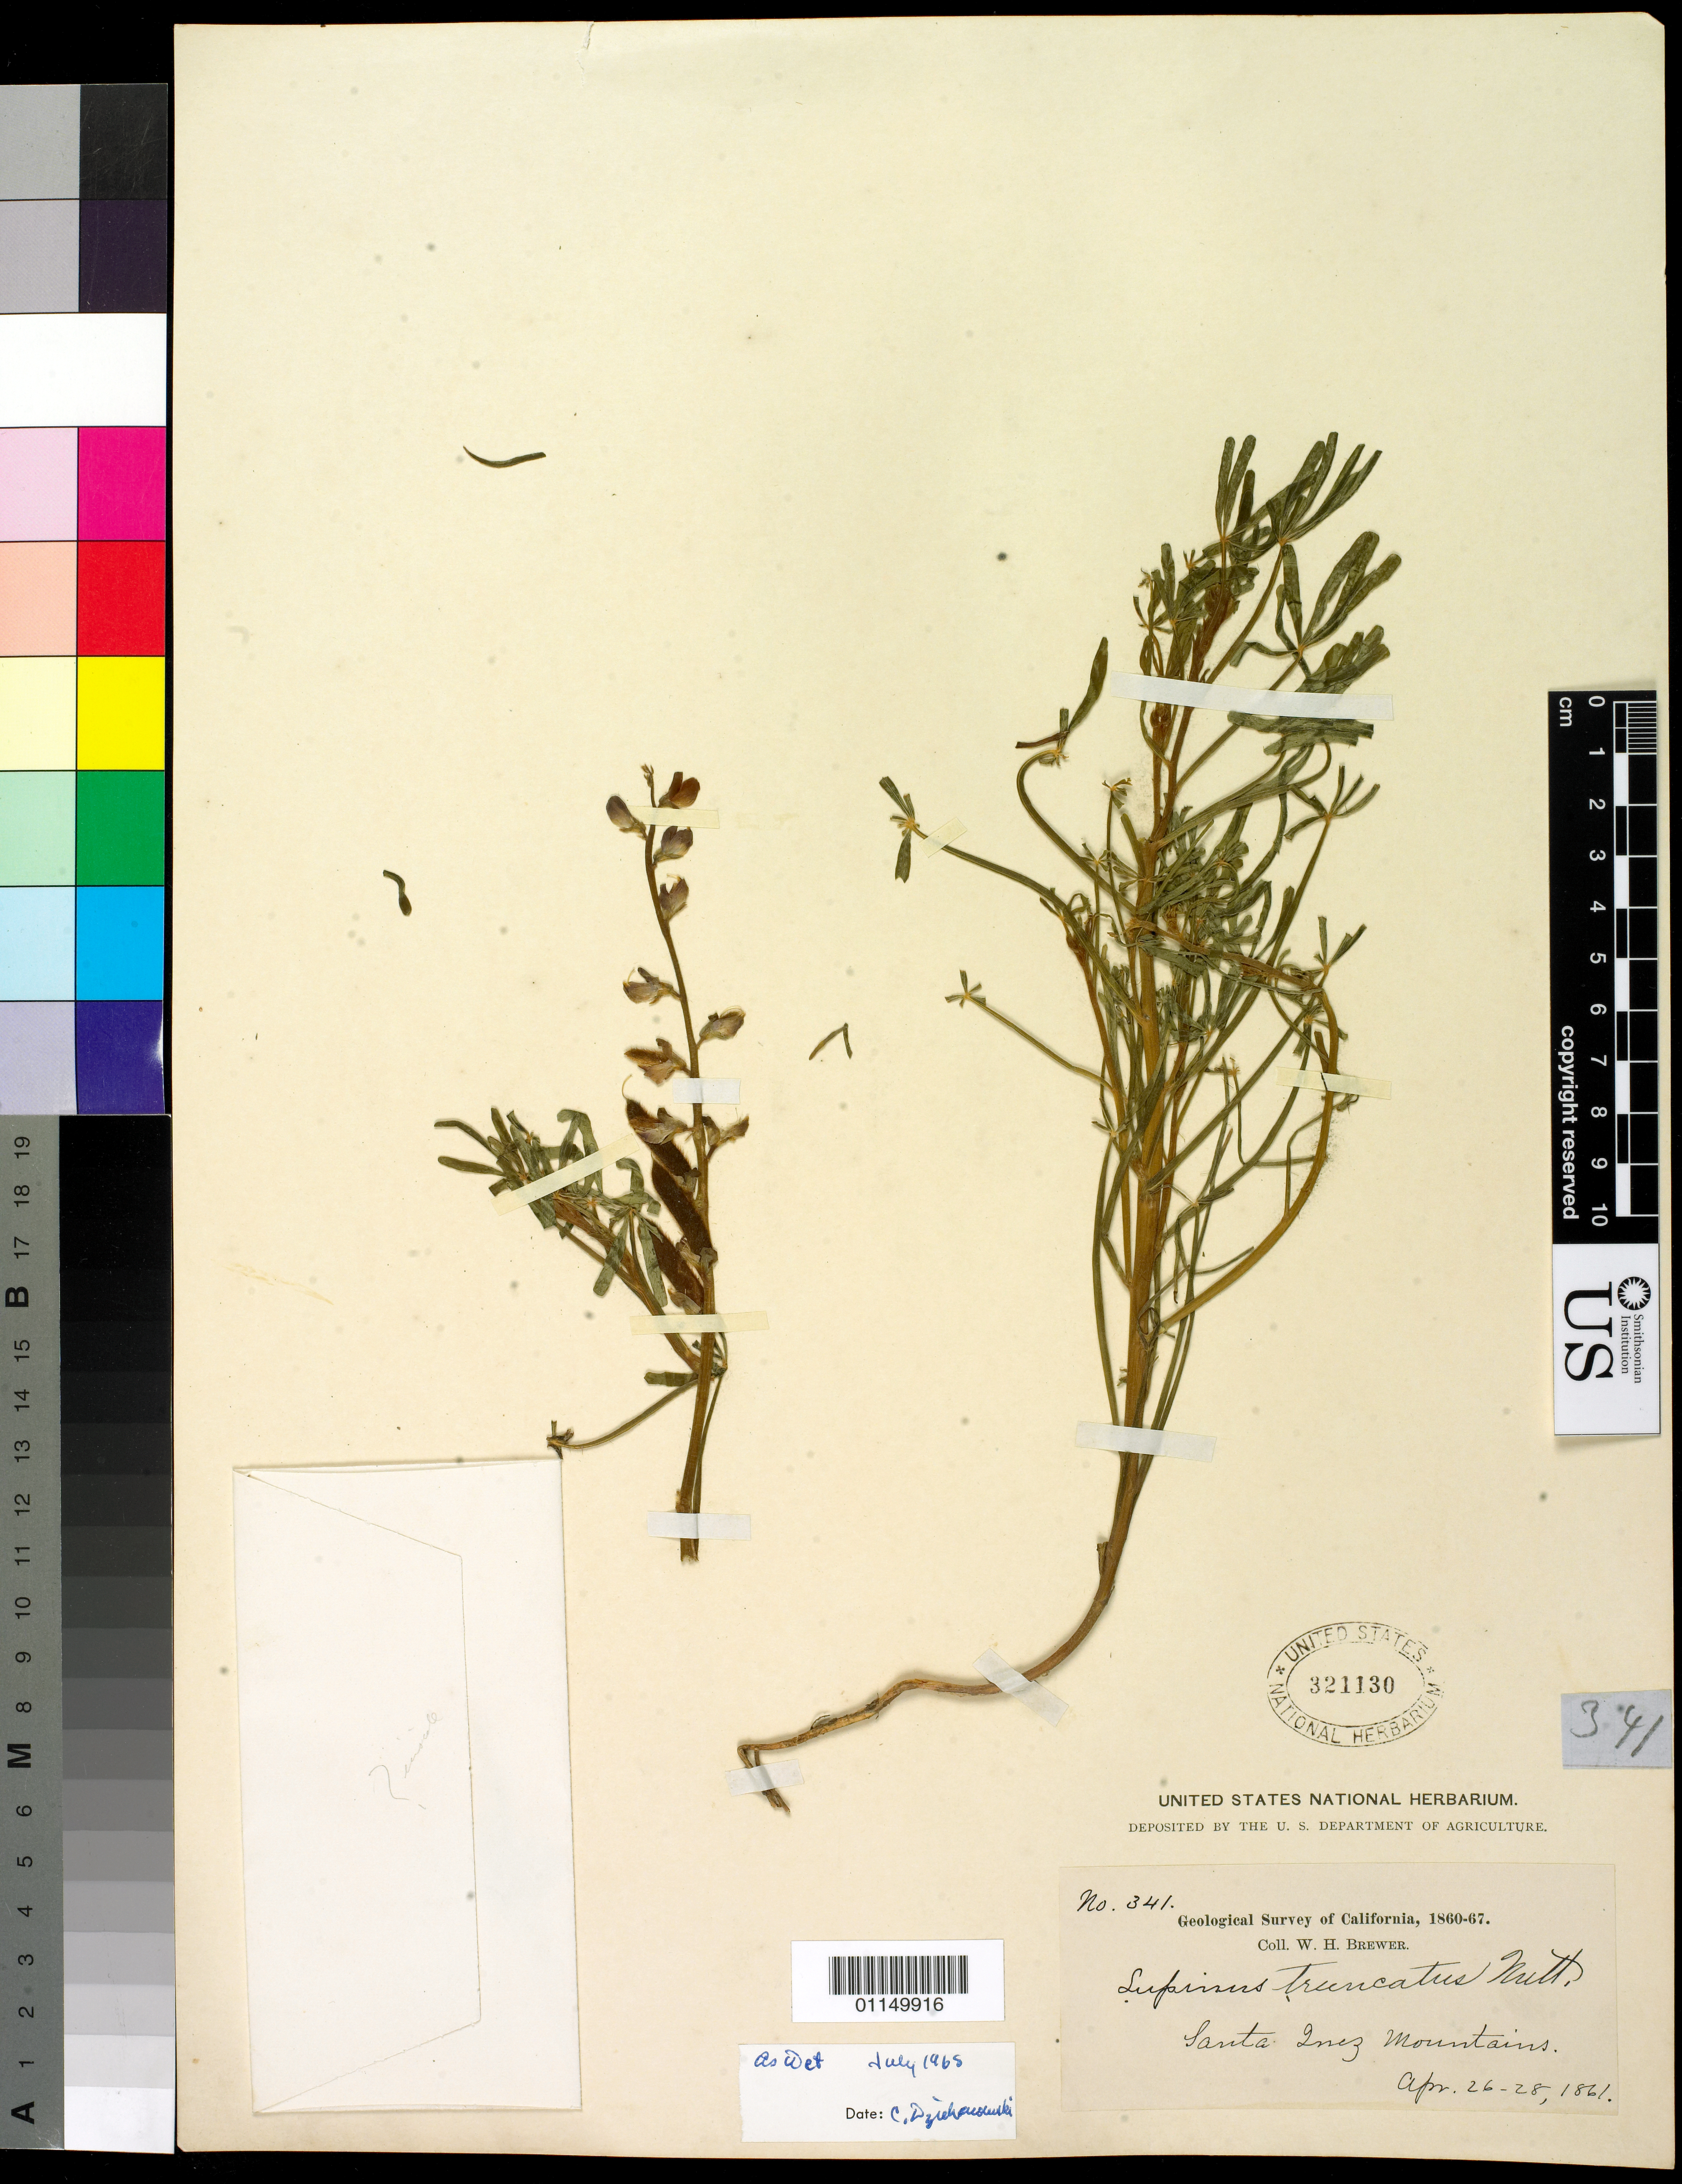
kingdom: Plantae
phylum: Tracheophyta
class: Magnoliopsida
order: Fabales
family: Fabaceae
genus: Lupinus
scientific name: Lupinus truncatus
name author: Nutt. ex Hook. & Arn.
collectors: W. H. Brewer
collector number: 341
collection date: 1861-04-26/1861-04-28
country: United States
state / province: California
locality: Santa Inez Mts.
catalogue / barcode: US 321130